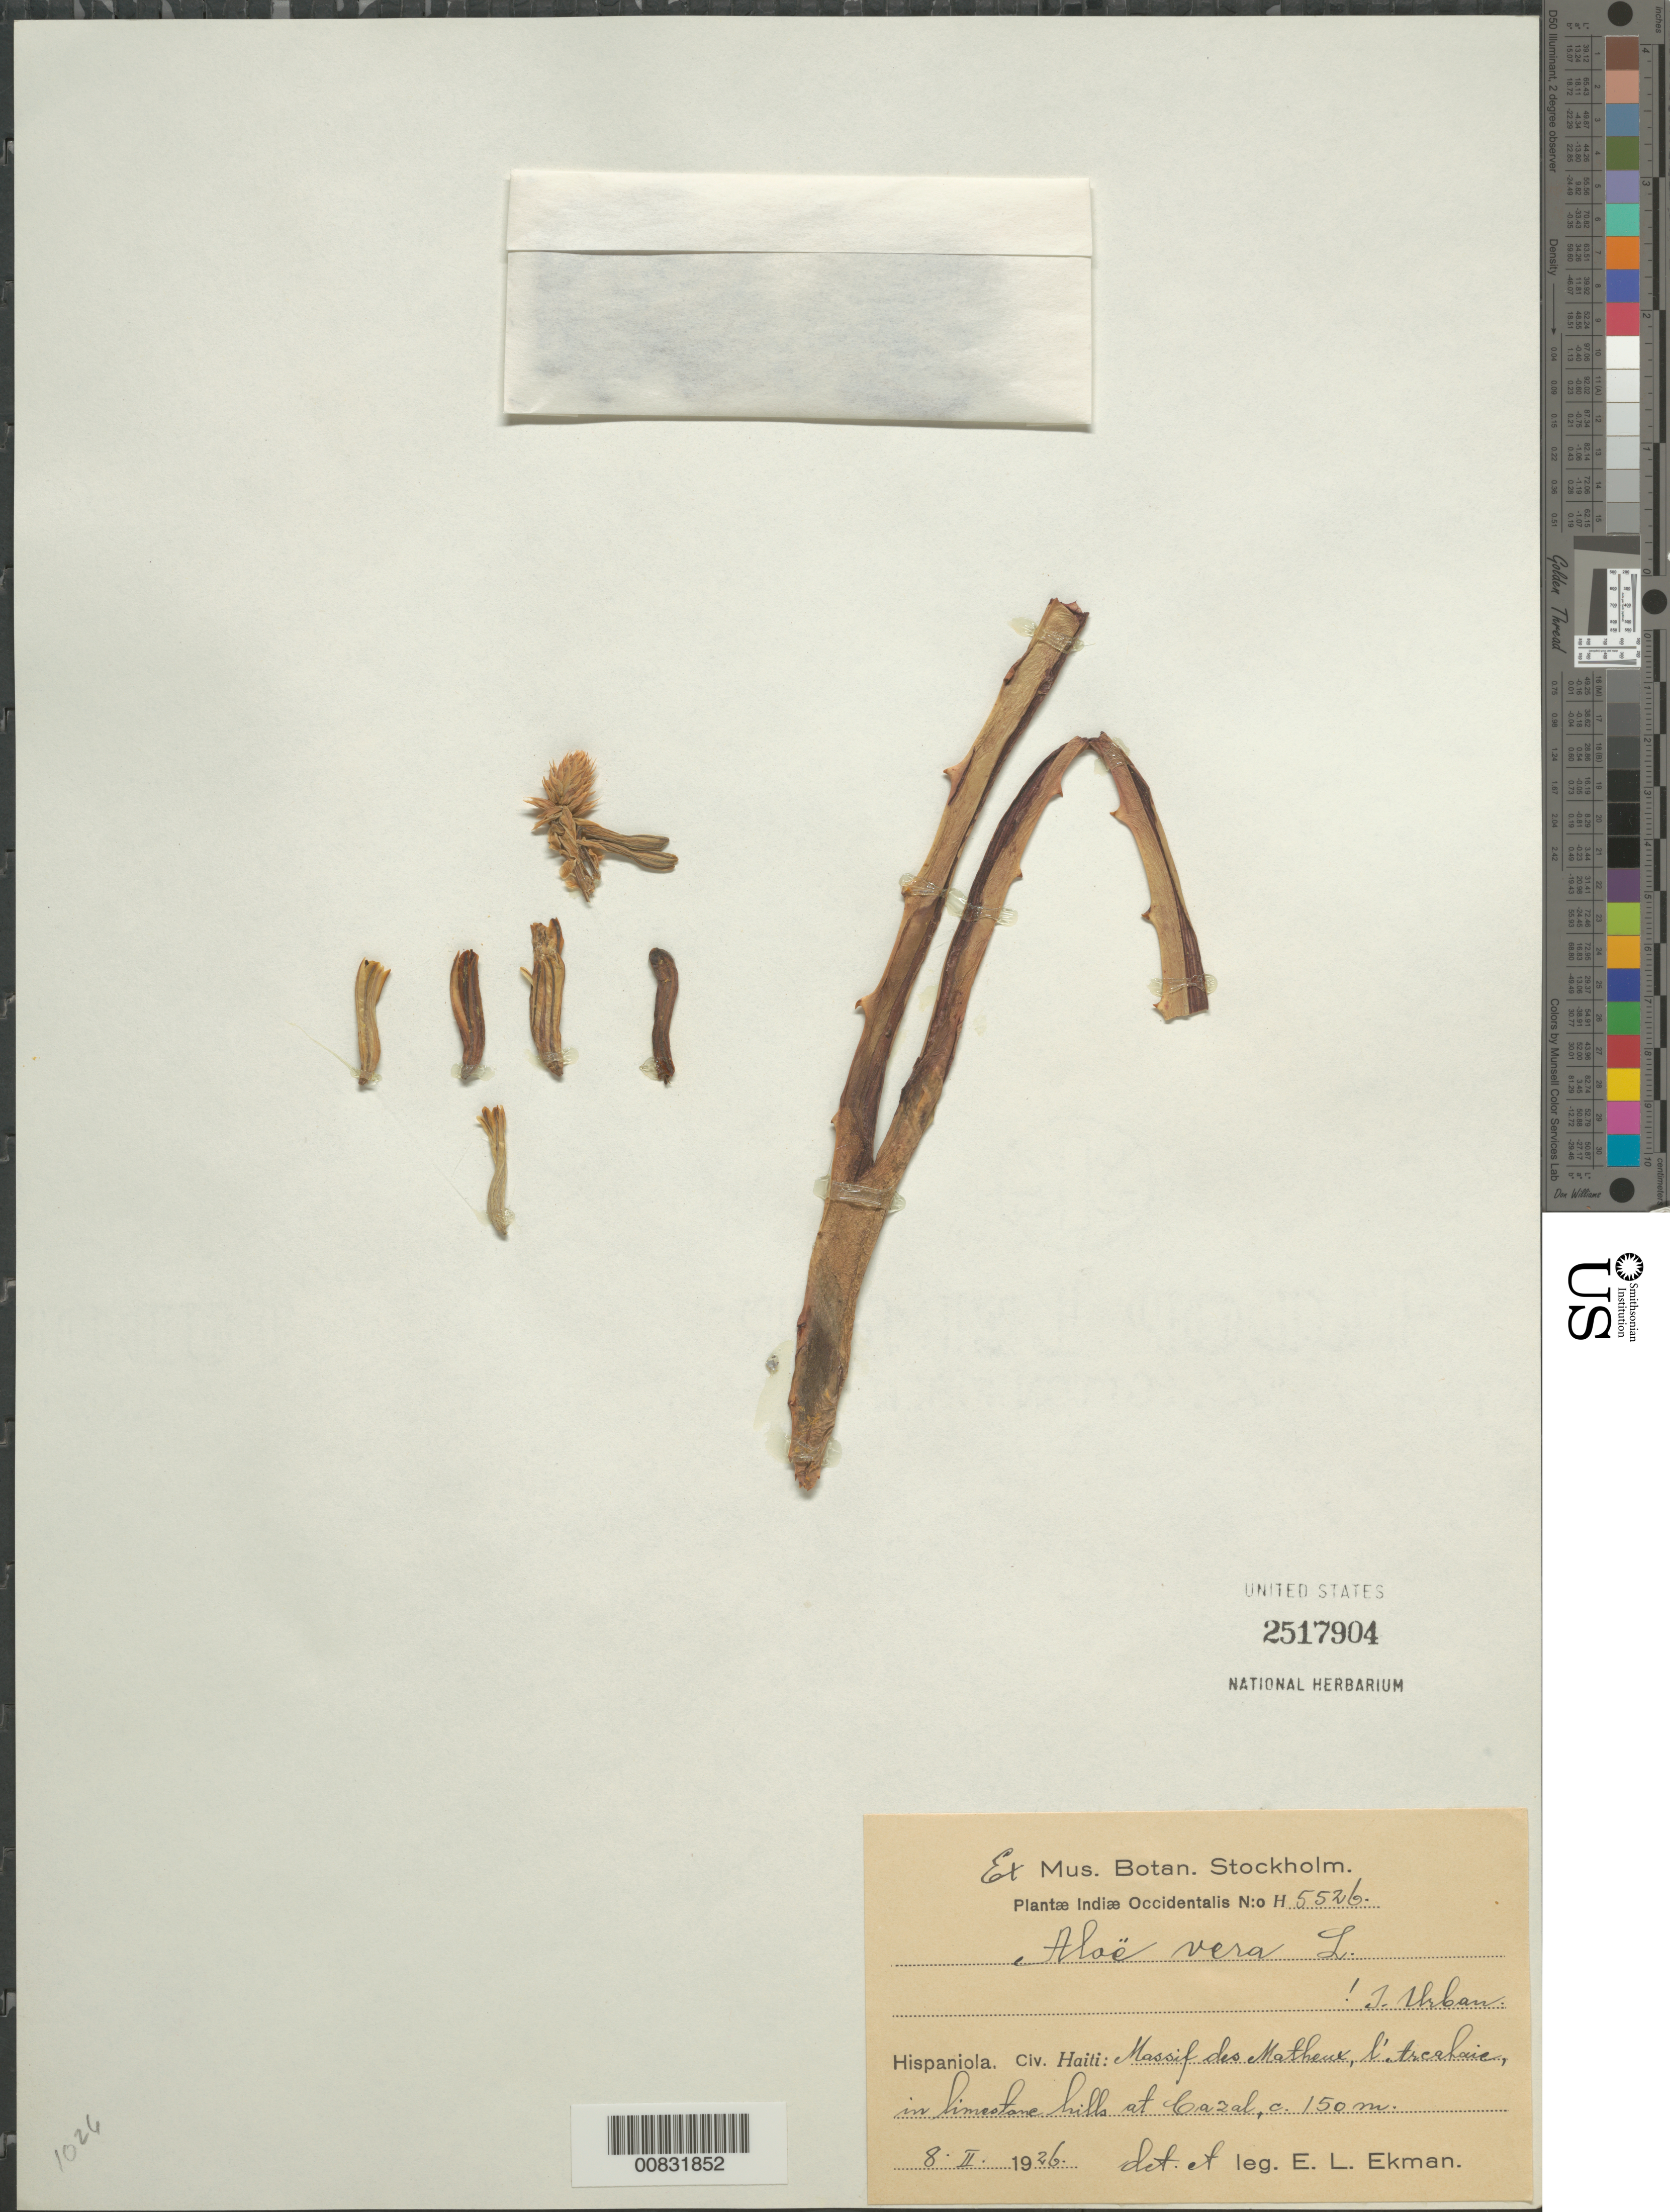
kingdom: Plantae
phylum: Tracheophyta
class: Liliopsida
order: Asparagales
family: Asphodelaceae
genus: Aloe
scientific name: Aloe vera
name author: L.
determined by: Urban, Ignatz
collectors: E. L. Ekman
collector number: H 5526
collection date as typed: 08 Feb 1926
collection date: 1926-02-08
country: Haiti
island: Hispaniola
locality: Massif des Matheux, l'Arcahais, in limestone hills at Cazal.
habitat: In limestone hills.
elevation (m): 150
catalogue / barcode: US 2517904